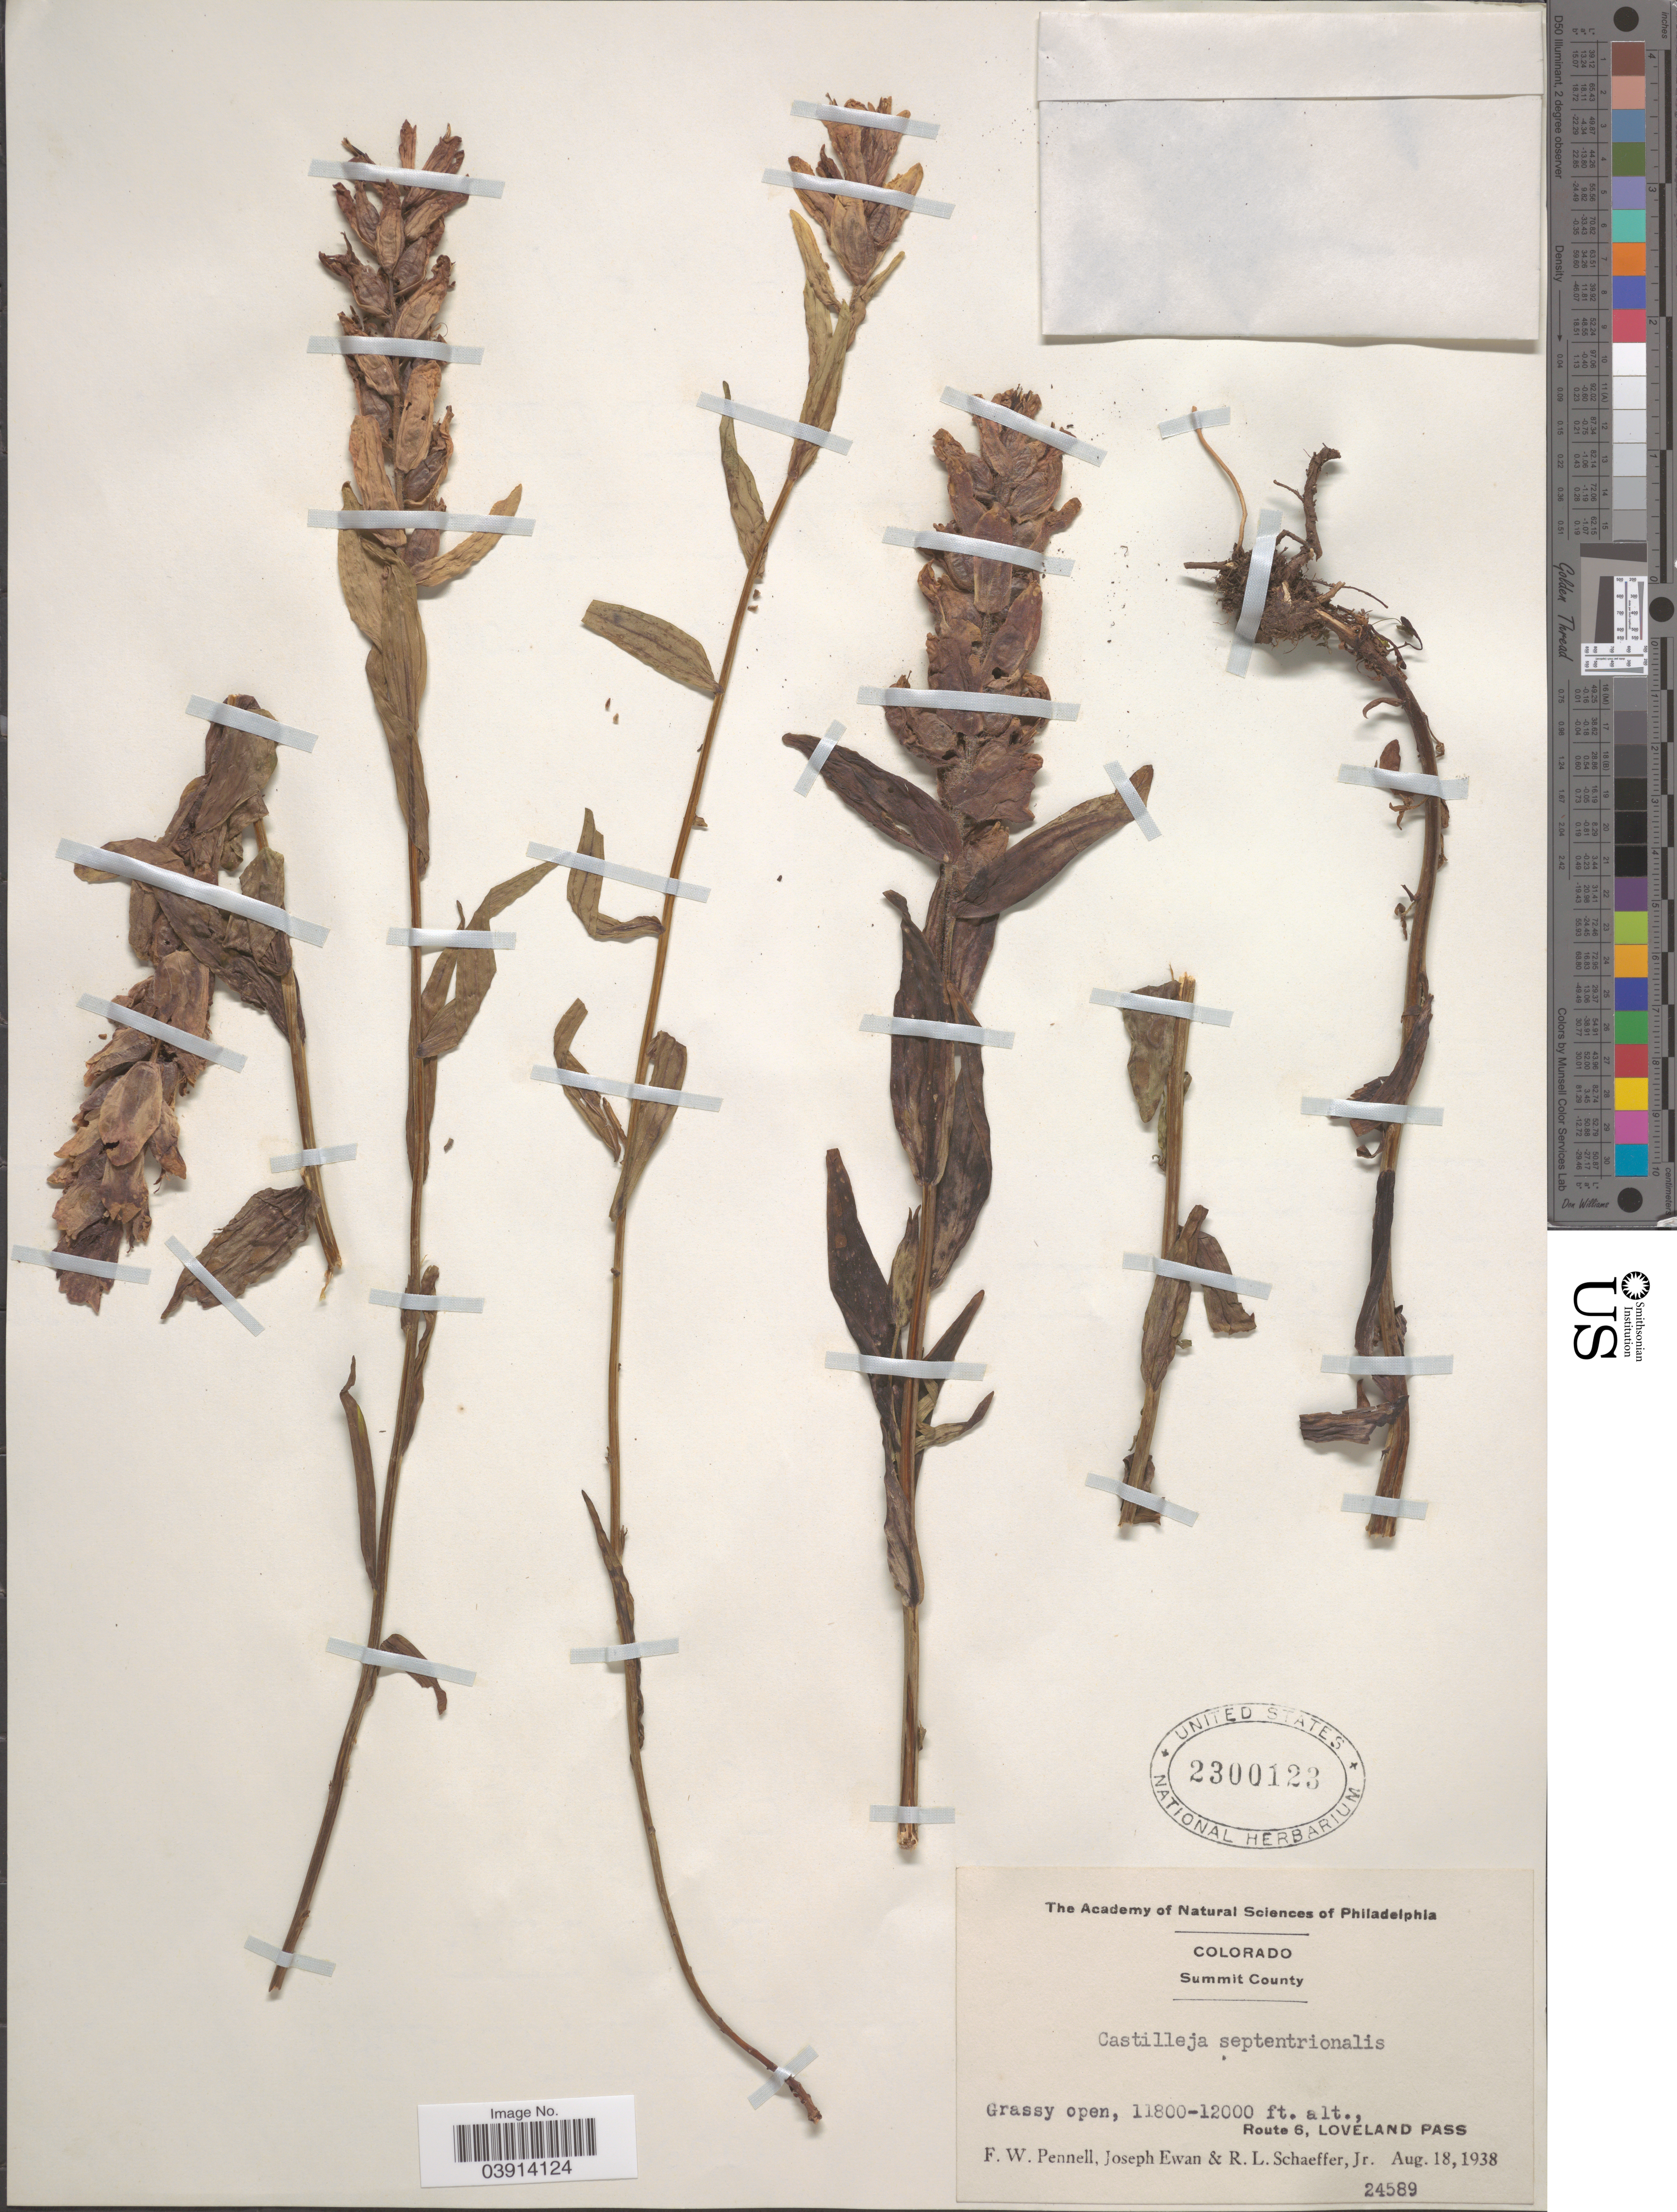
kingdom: Plantae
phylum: Tracheophyta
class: Magnoliopsida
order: Lamiales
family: Orobanchaceae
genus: Castilleja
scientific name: Castilleja septentrionalis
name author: Lindl.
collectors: F. W. Pennell, J. A. Ewan & R. L. Schaeffer Jr.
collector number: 24589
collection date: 1938-08-18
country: United States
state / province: Colorado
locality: Summit County. Route 6, Loveland Pass.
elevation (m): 3597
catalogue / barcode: US 2300123